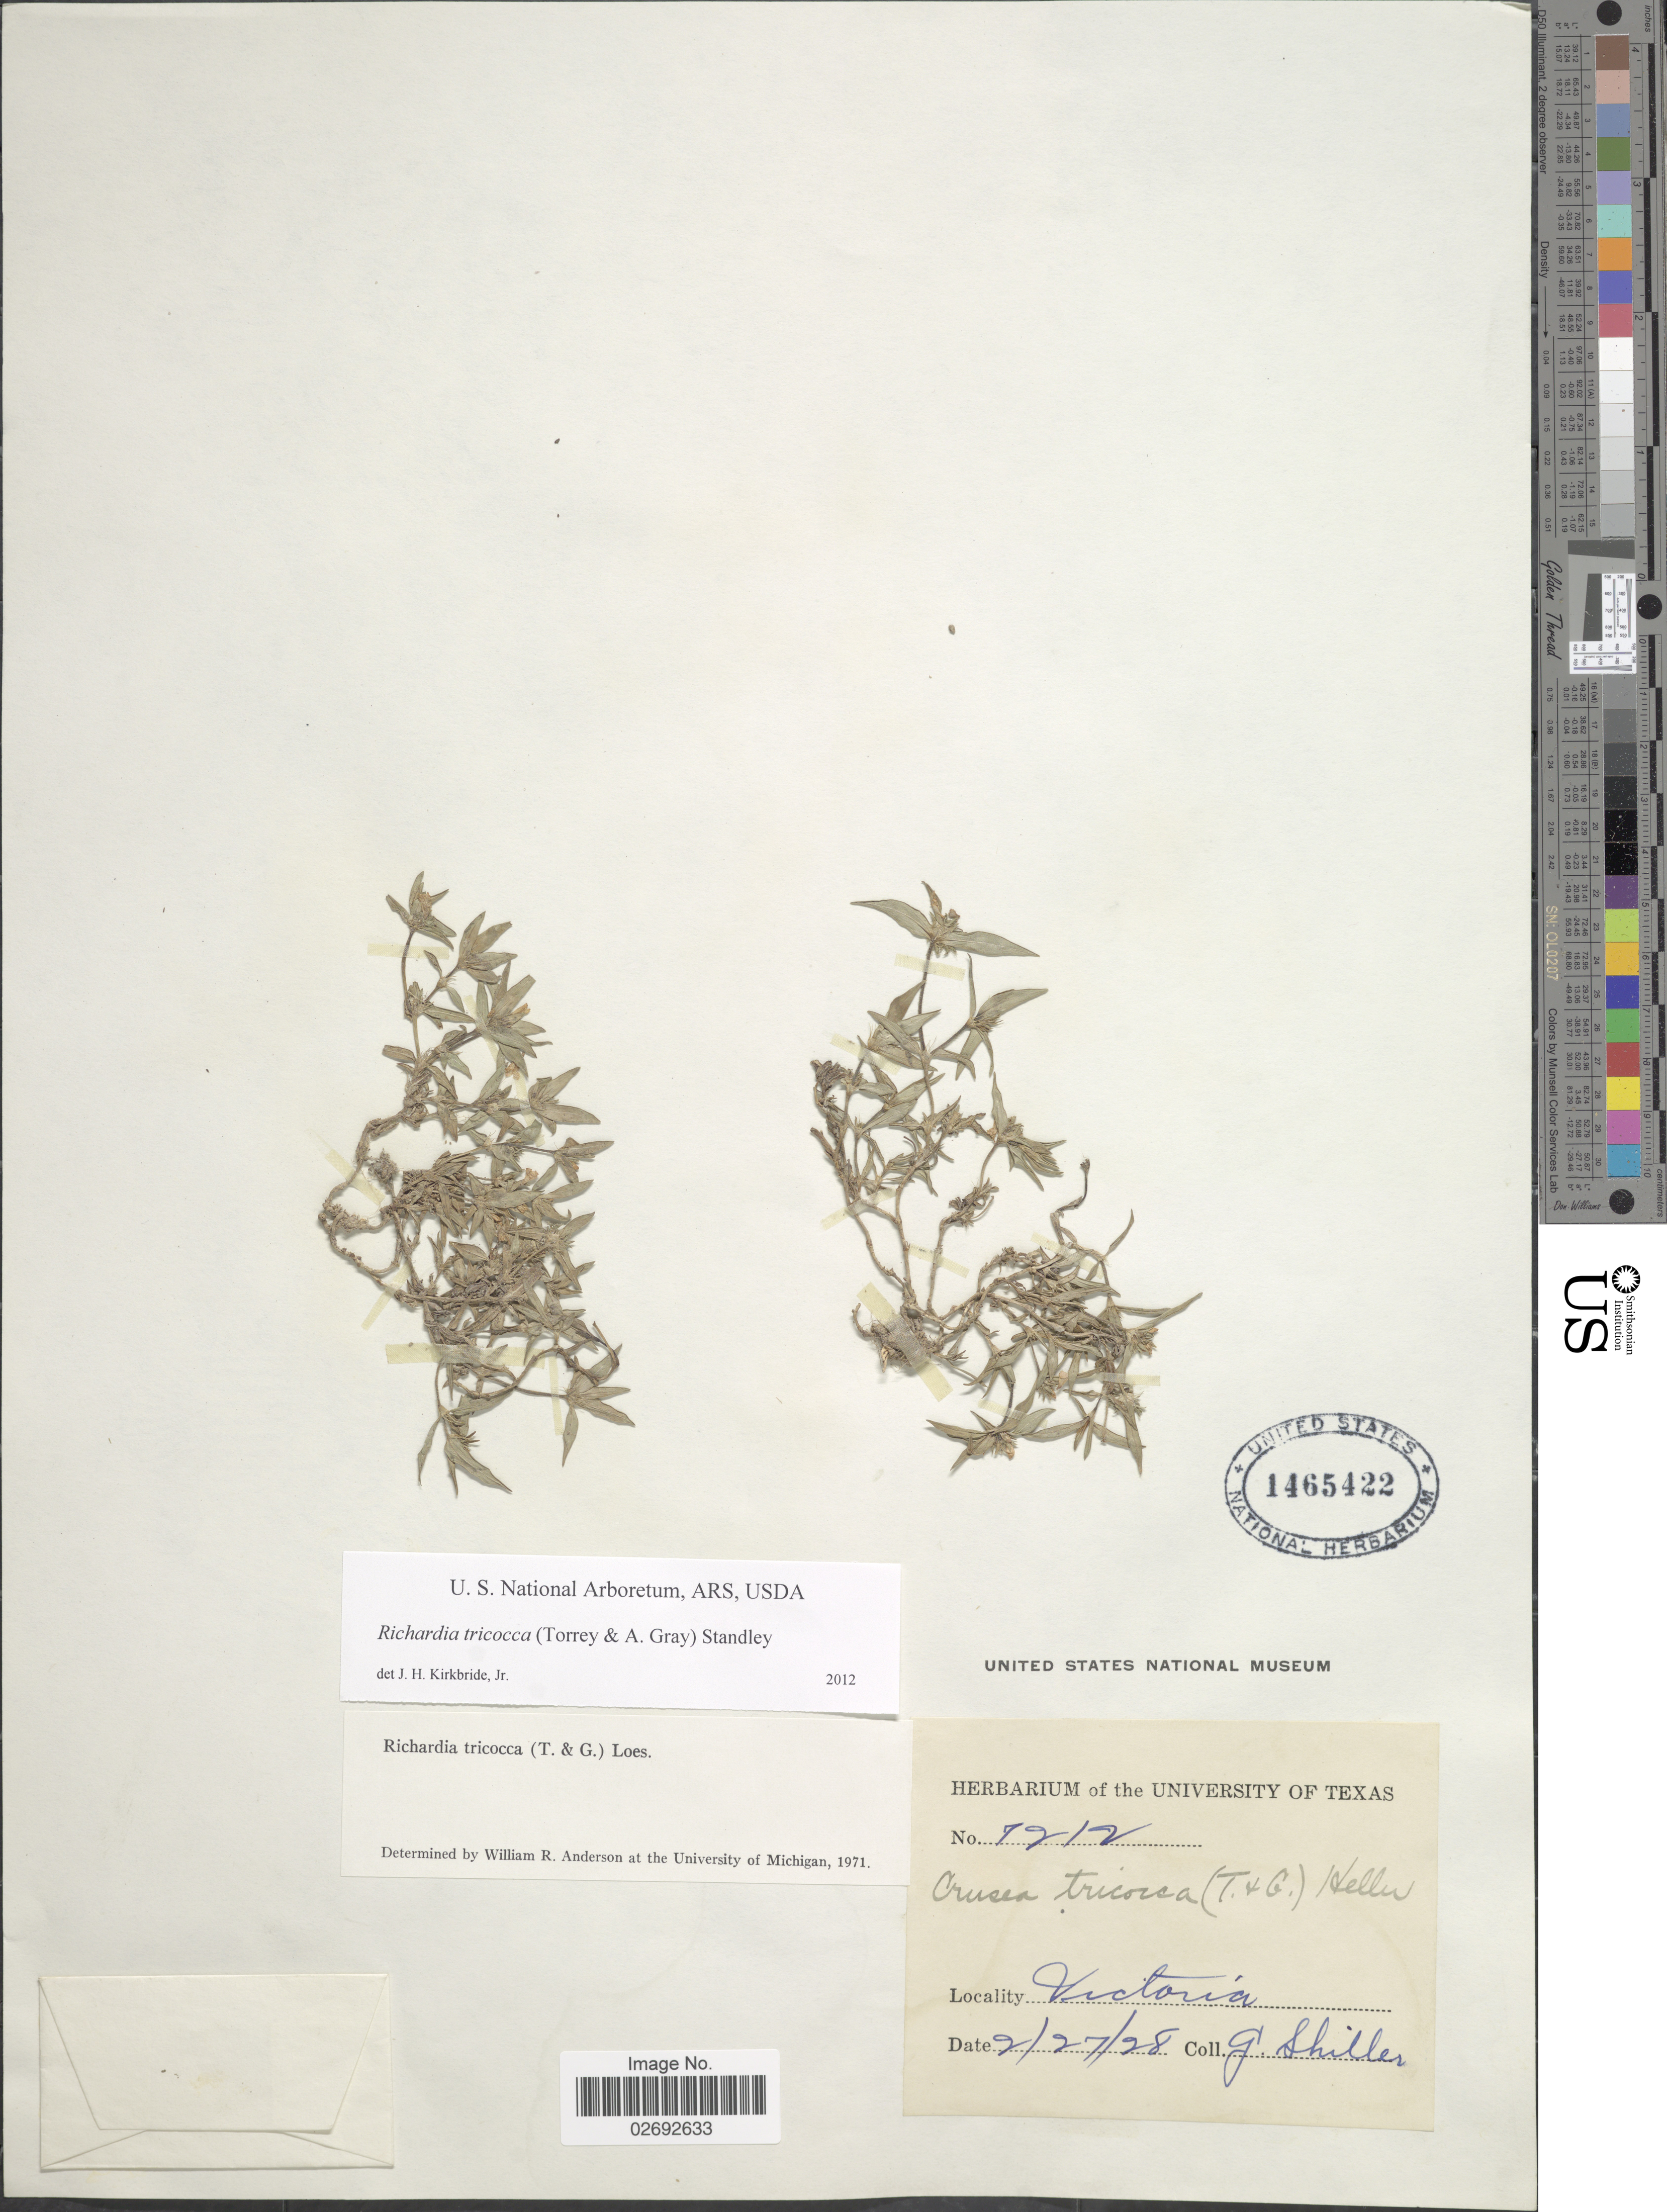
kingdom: Plantae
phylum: Tracheophyta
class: Magnoliopsida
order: Gentianales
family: Rubiaceae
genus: Richardia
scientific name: Richardia tricocca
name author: (Torr.) Standl.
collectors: G. Shiller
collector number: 7212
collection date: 1928-02-27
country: United States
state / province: Texas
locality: Victoria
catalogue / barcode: US 1465422